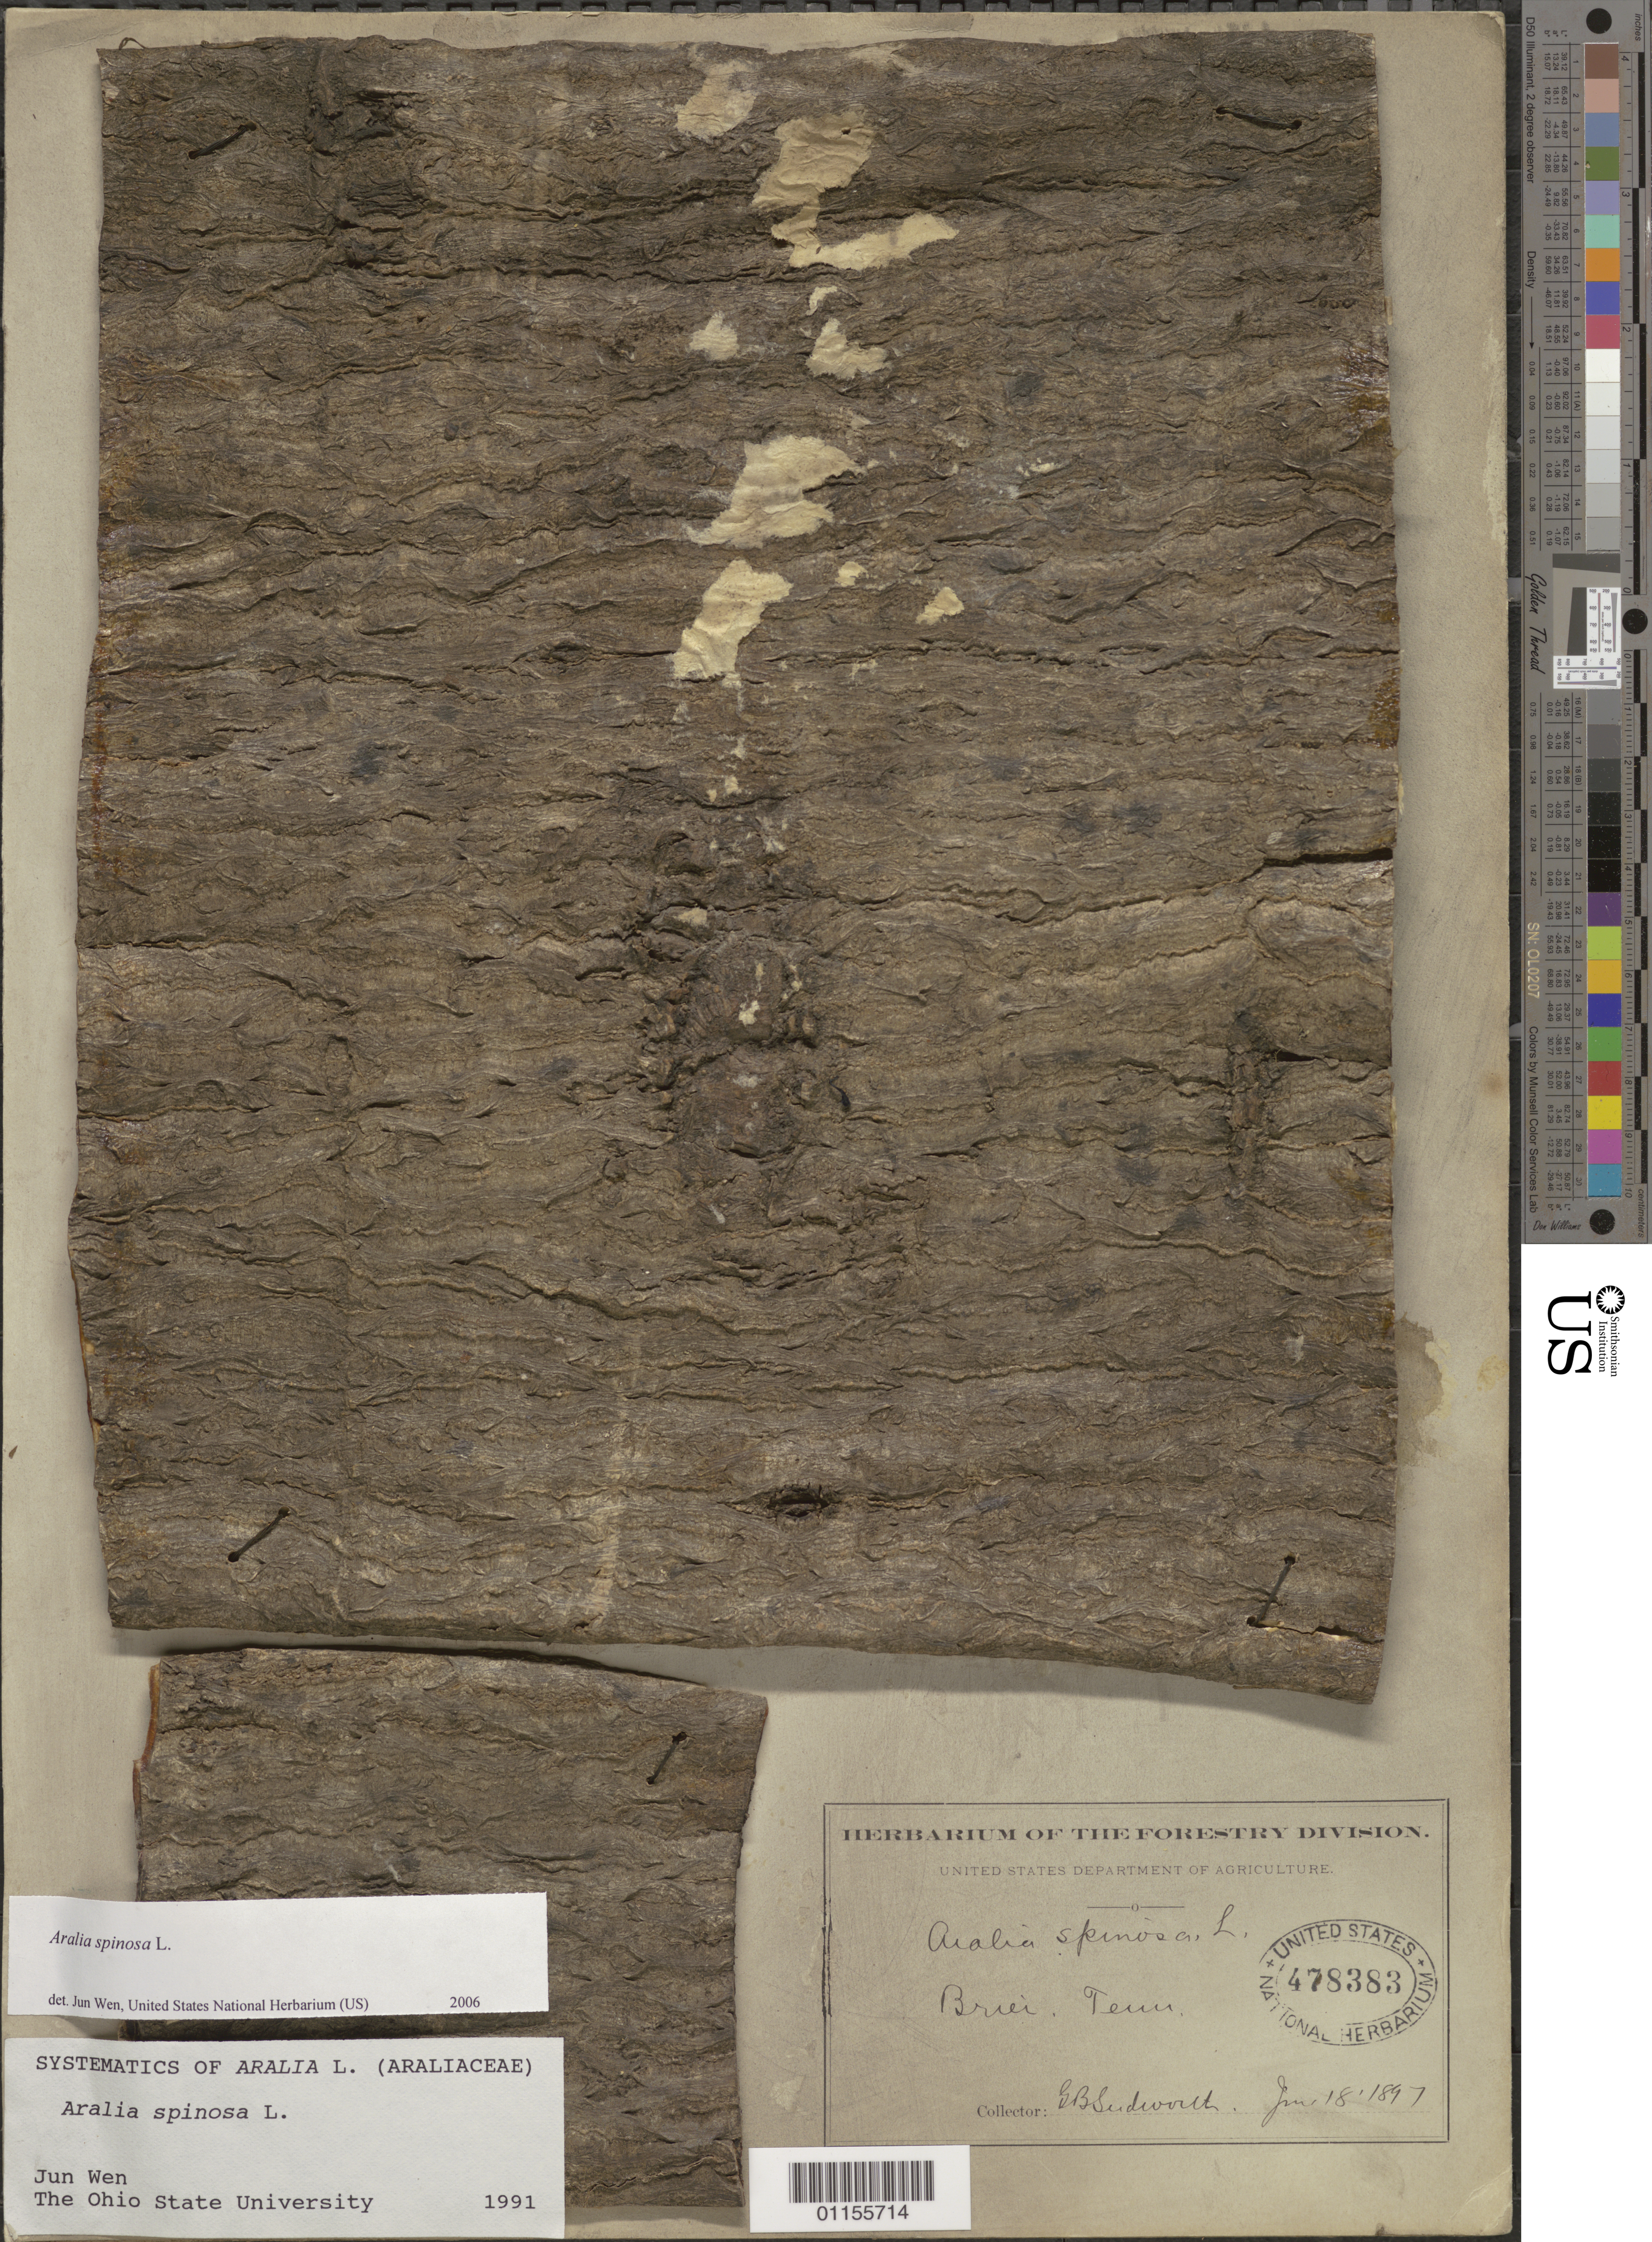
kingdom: Plantae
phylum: Tracheophyta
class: Magnoliopsida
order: Apiales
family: Araliaceae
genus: Aralia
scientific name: Aralia spinosa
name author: L.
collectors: G. B. Sudworth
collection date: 1897-06-18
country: United States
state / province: Tennessee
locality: Brier.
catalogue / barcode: US 478383